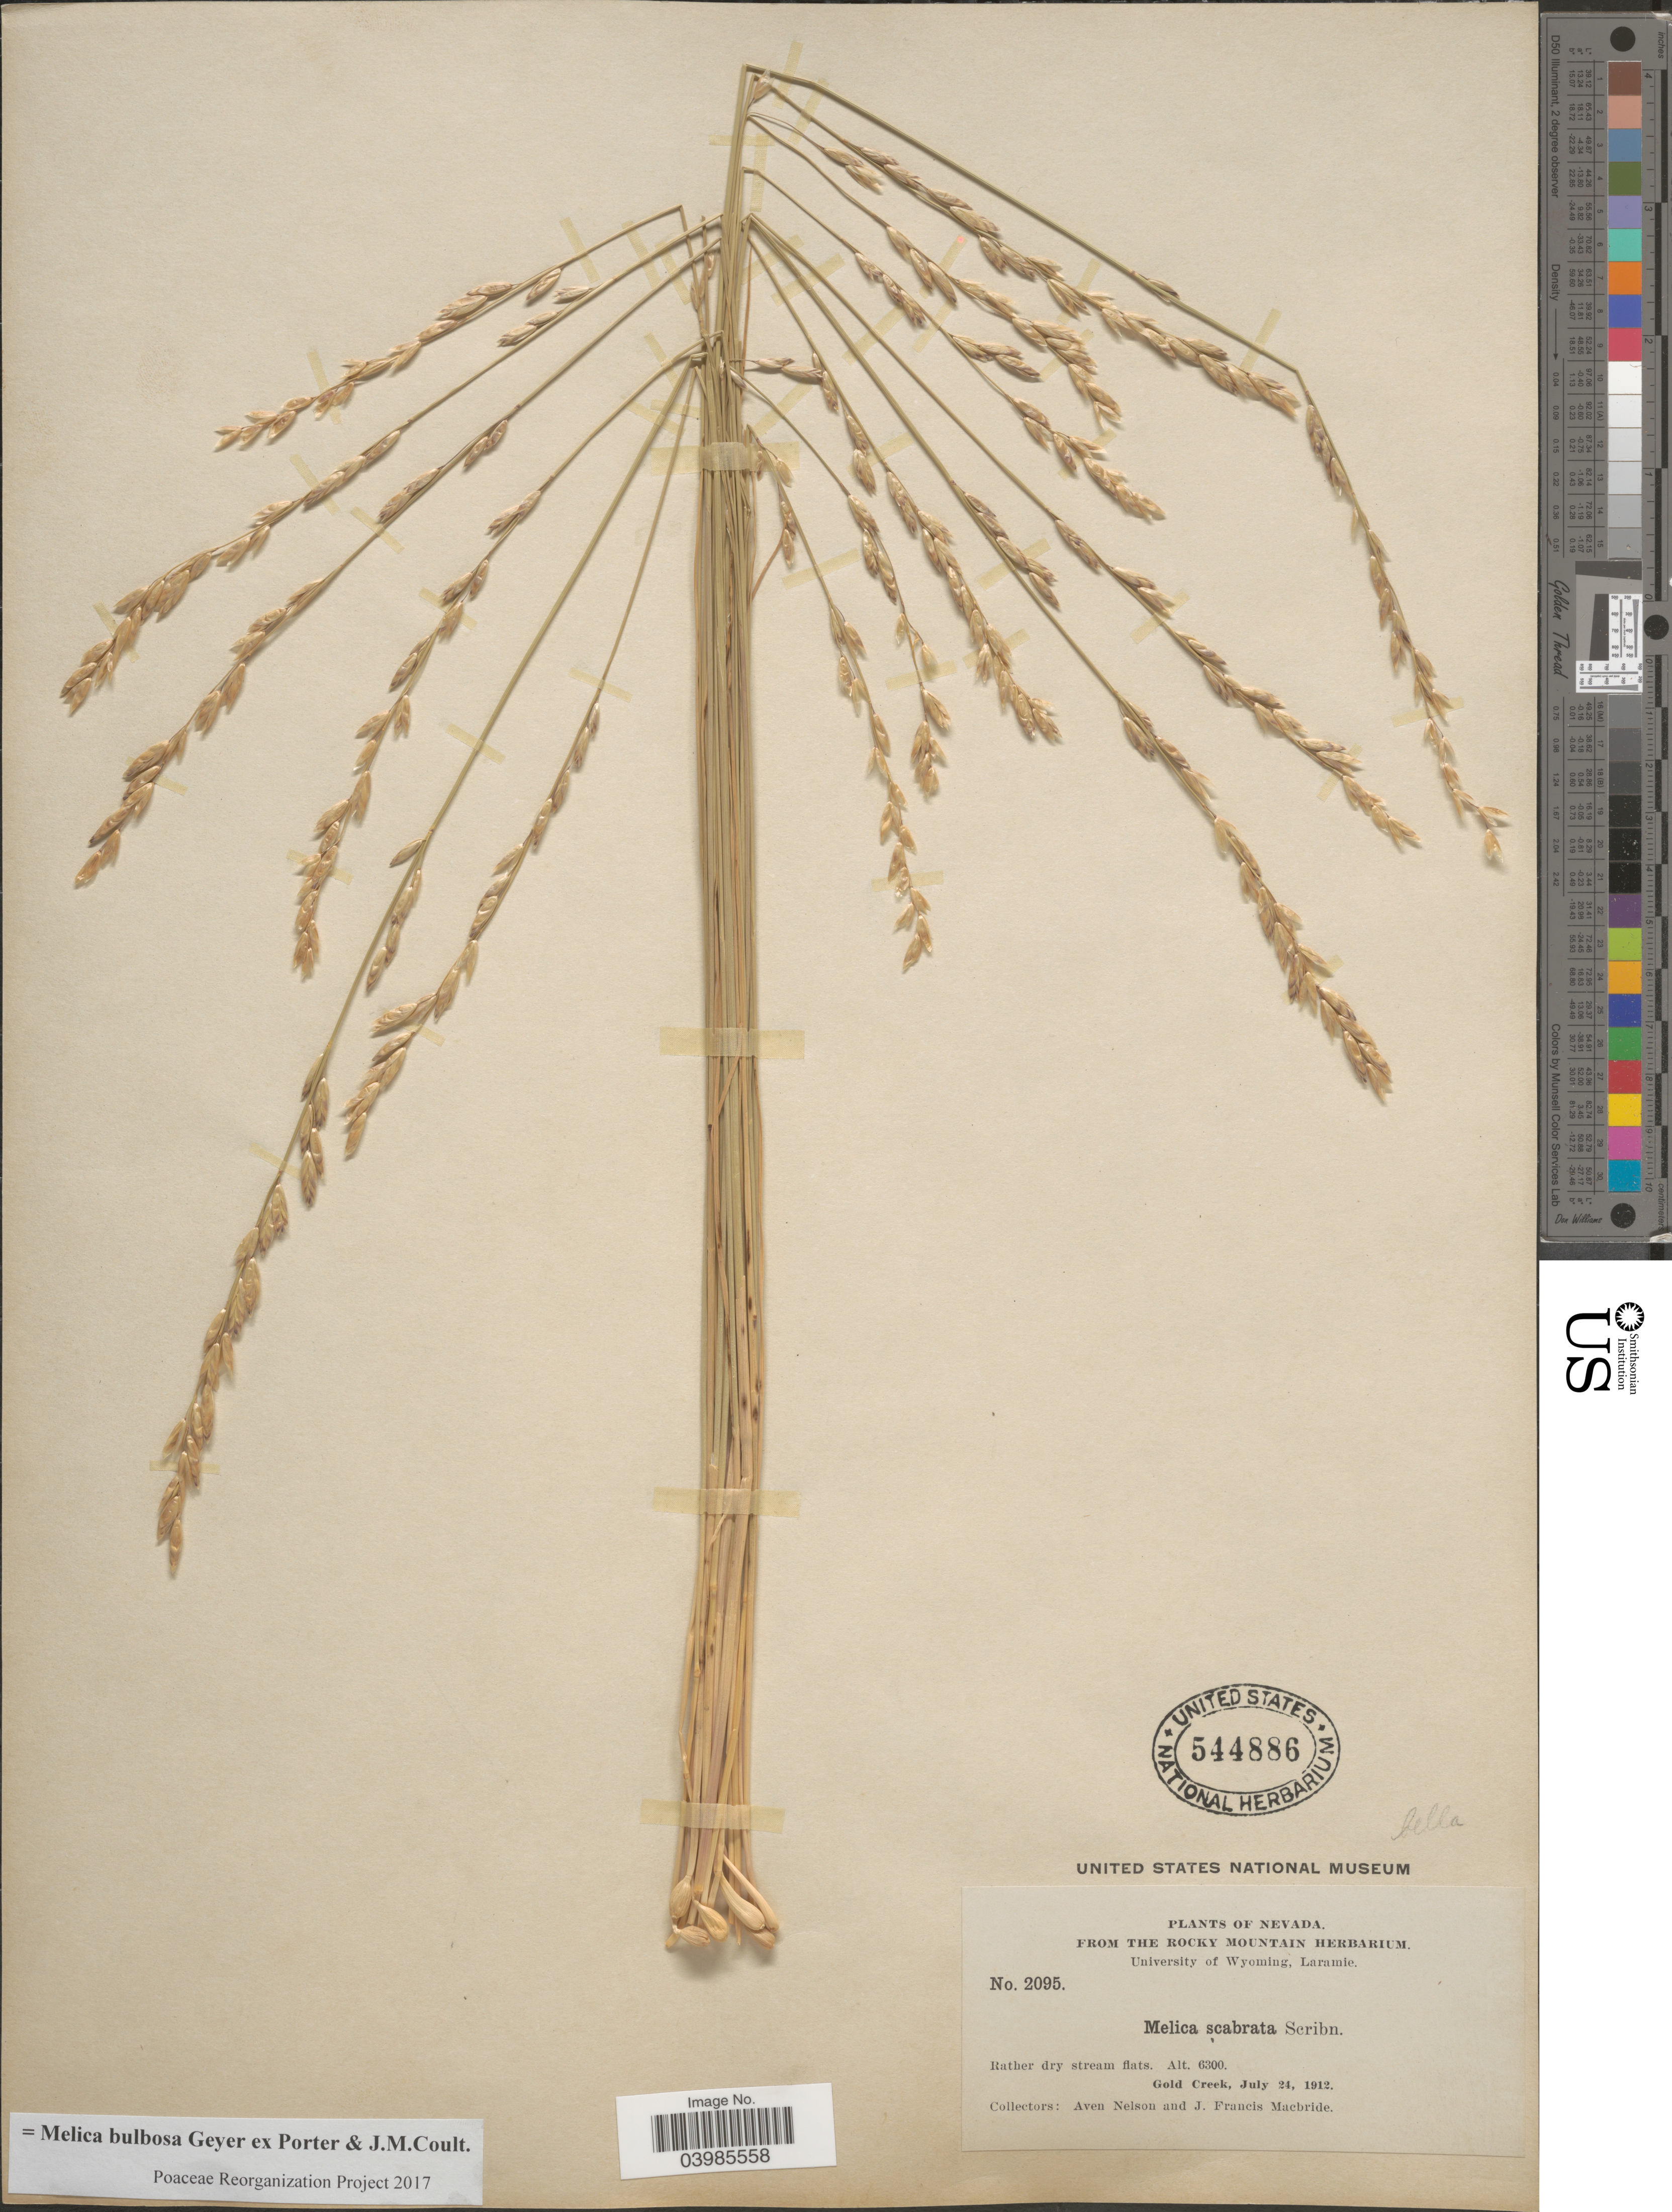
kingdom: Plantae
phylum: Tracheophyta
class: Liliopsida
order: Poales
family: Poaceae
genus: Melica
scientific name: Melica bulbosa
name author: Geyer ex Porter & J.M. Coult.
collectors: A. Nelson & J. F. Macbride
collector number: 2095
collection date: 1912-07-24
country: United States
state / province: Nevada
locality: Gold Creek.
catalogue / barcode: US 544886